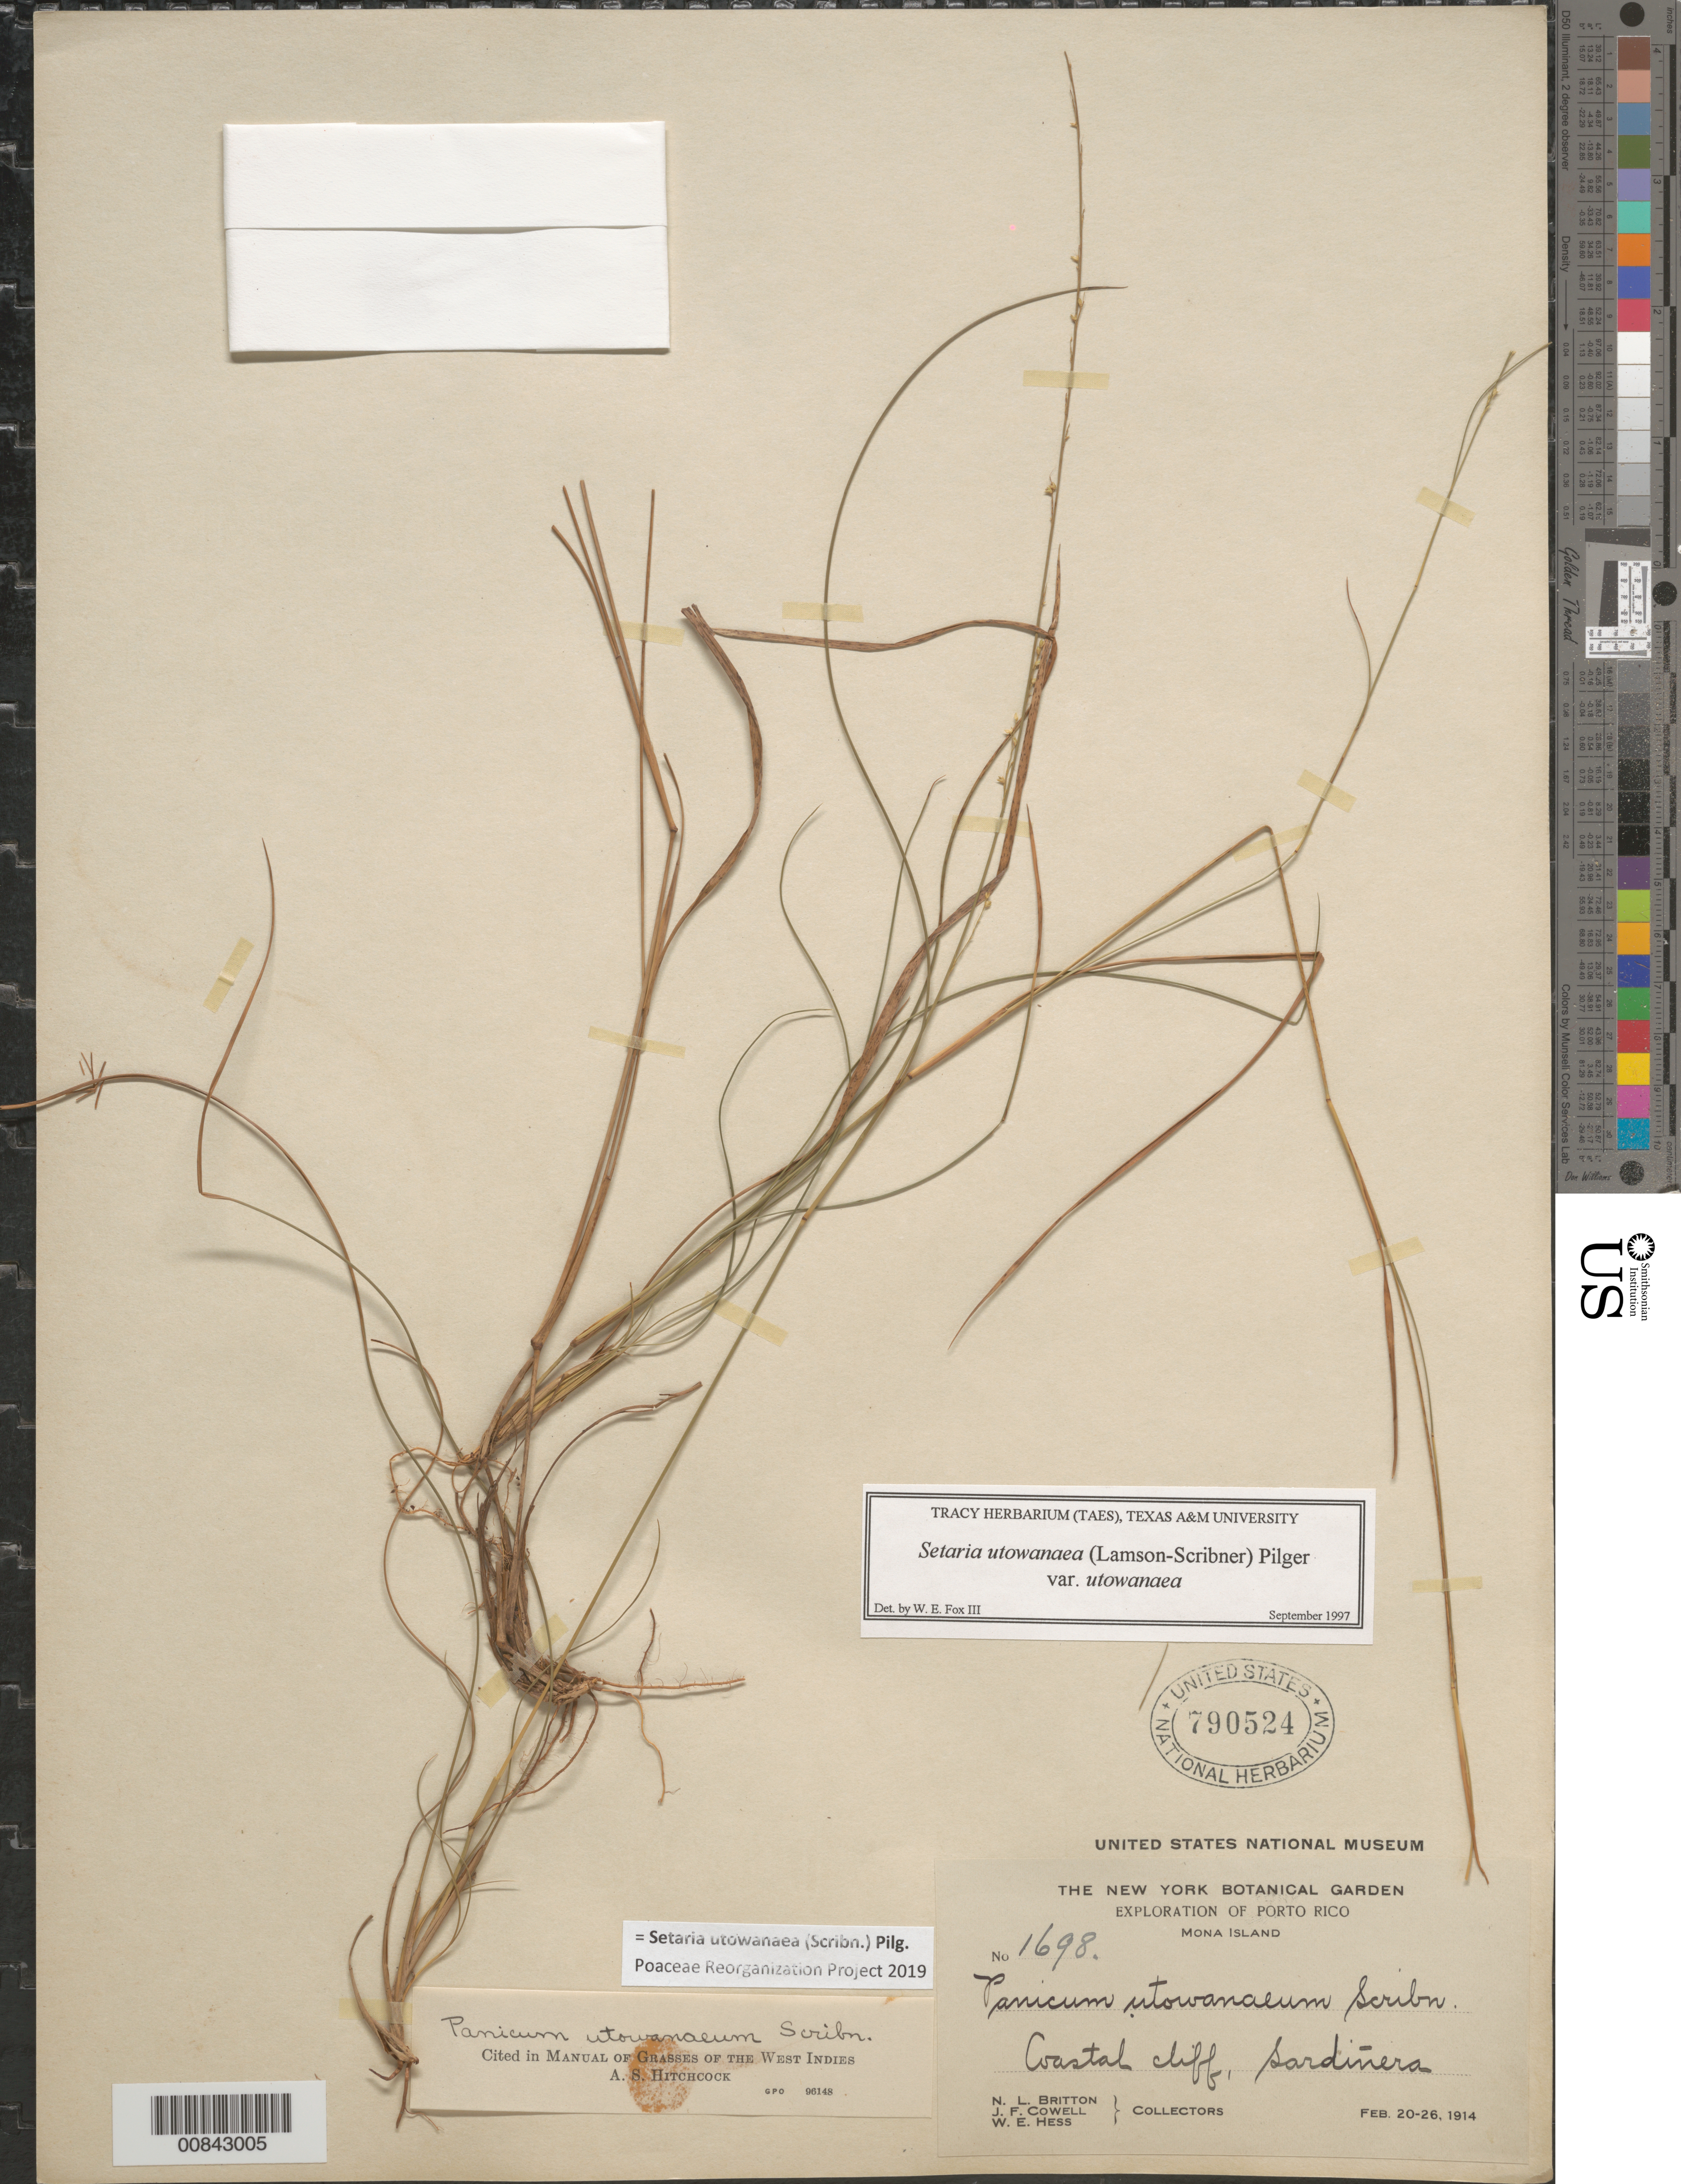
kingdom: Plantae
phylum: Tracheophyta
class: Liliopsida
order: Poales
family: Poaceae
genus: Setaria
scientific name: Setaria utowanaea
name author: (Scribn.) Pilg.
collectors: Mrs. N. L. Britton, J. F. Cowell & W. Hess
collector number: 1698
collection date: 1914-02-20/1914-02-26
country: Puerto Rico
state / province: Mayaguëz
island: Mona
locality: Exploration in Porto Rico. Mona Island. Coastal plain, Sardiñera.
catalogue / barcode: US 790524